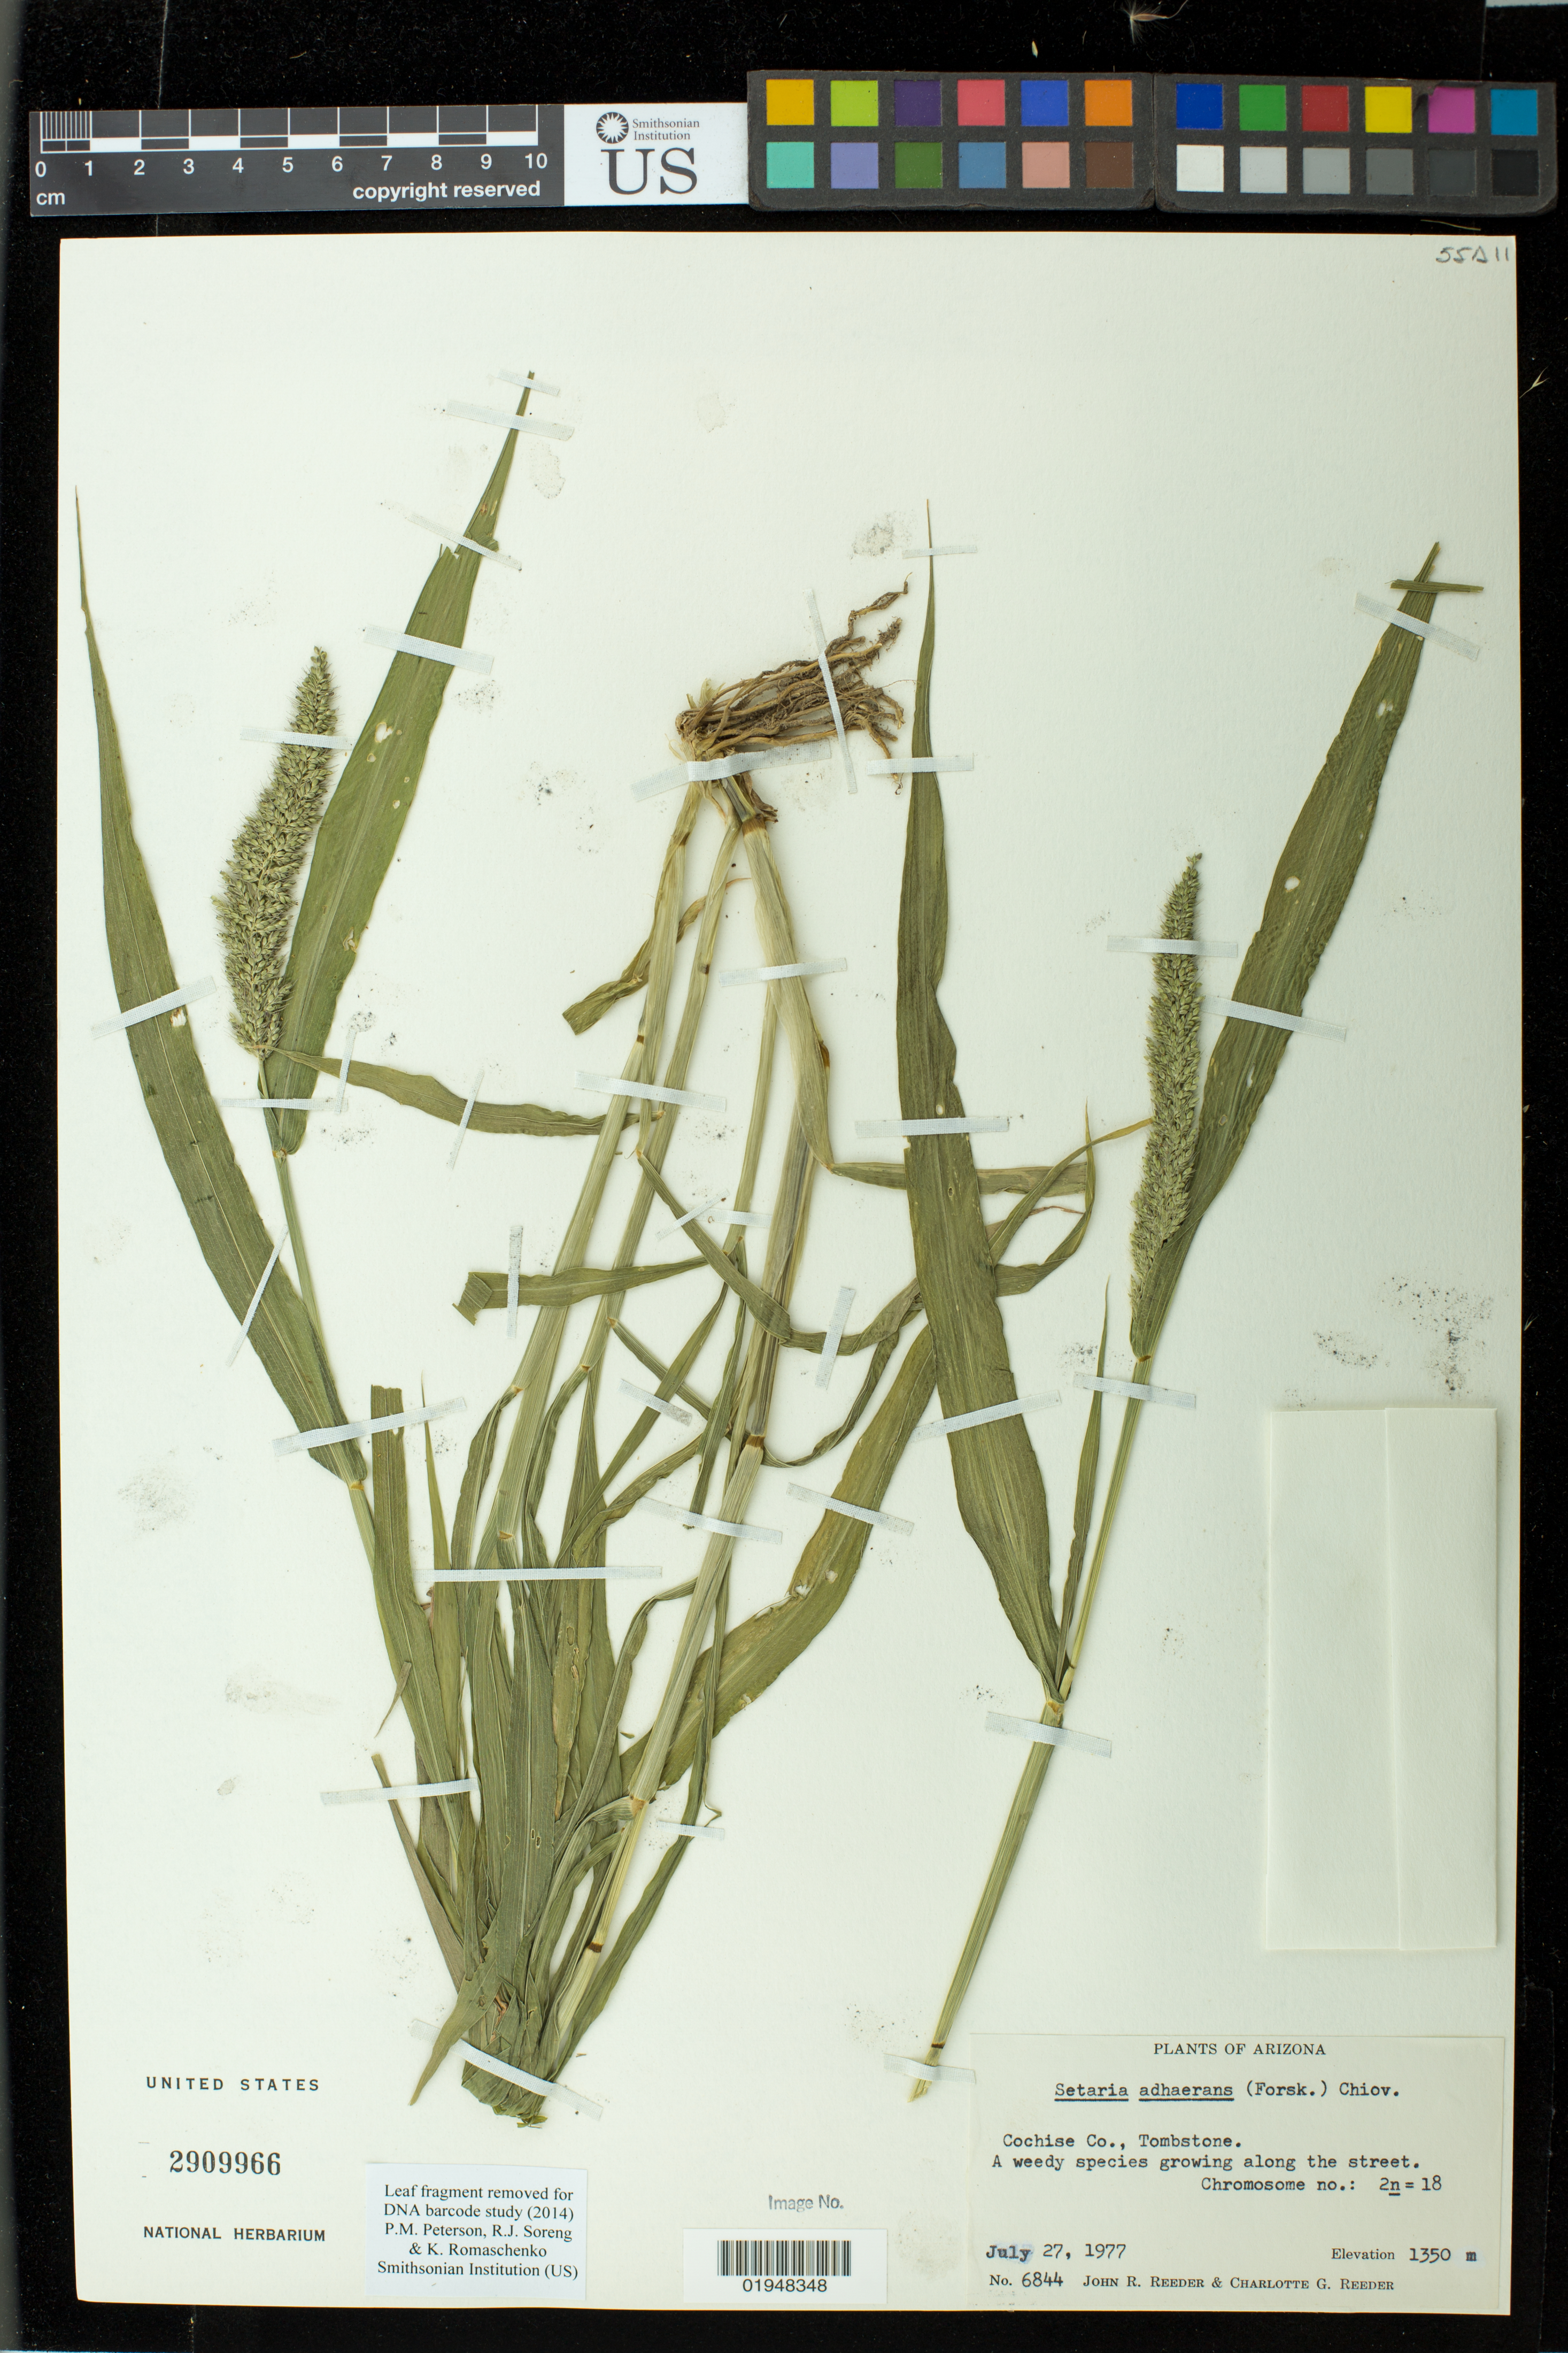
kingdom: Plantae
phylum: Tracheophyta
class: Liliopsida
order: Poales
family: Poaceae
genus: Setaria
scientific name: Setaria adhaerens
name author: (Forssk.) Chiov.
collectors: J. R. Reeder & C. G. Reeder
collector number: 6844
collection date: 1977-07-27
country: United States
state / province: Arizona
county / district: Cochise County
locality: Tombstone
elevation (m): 1350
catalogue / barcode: US 2909966